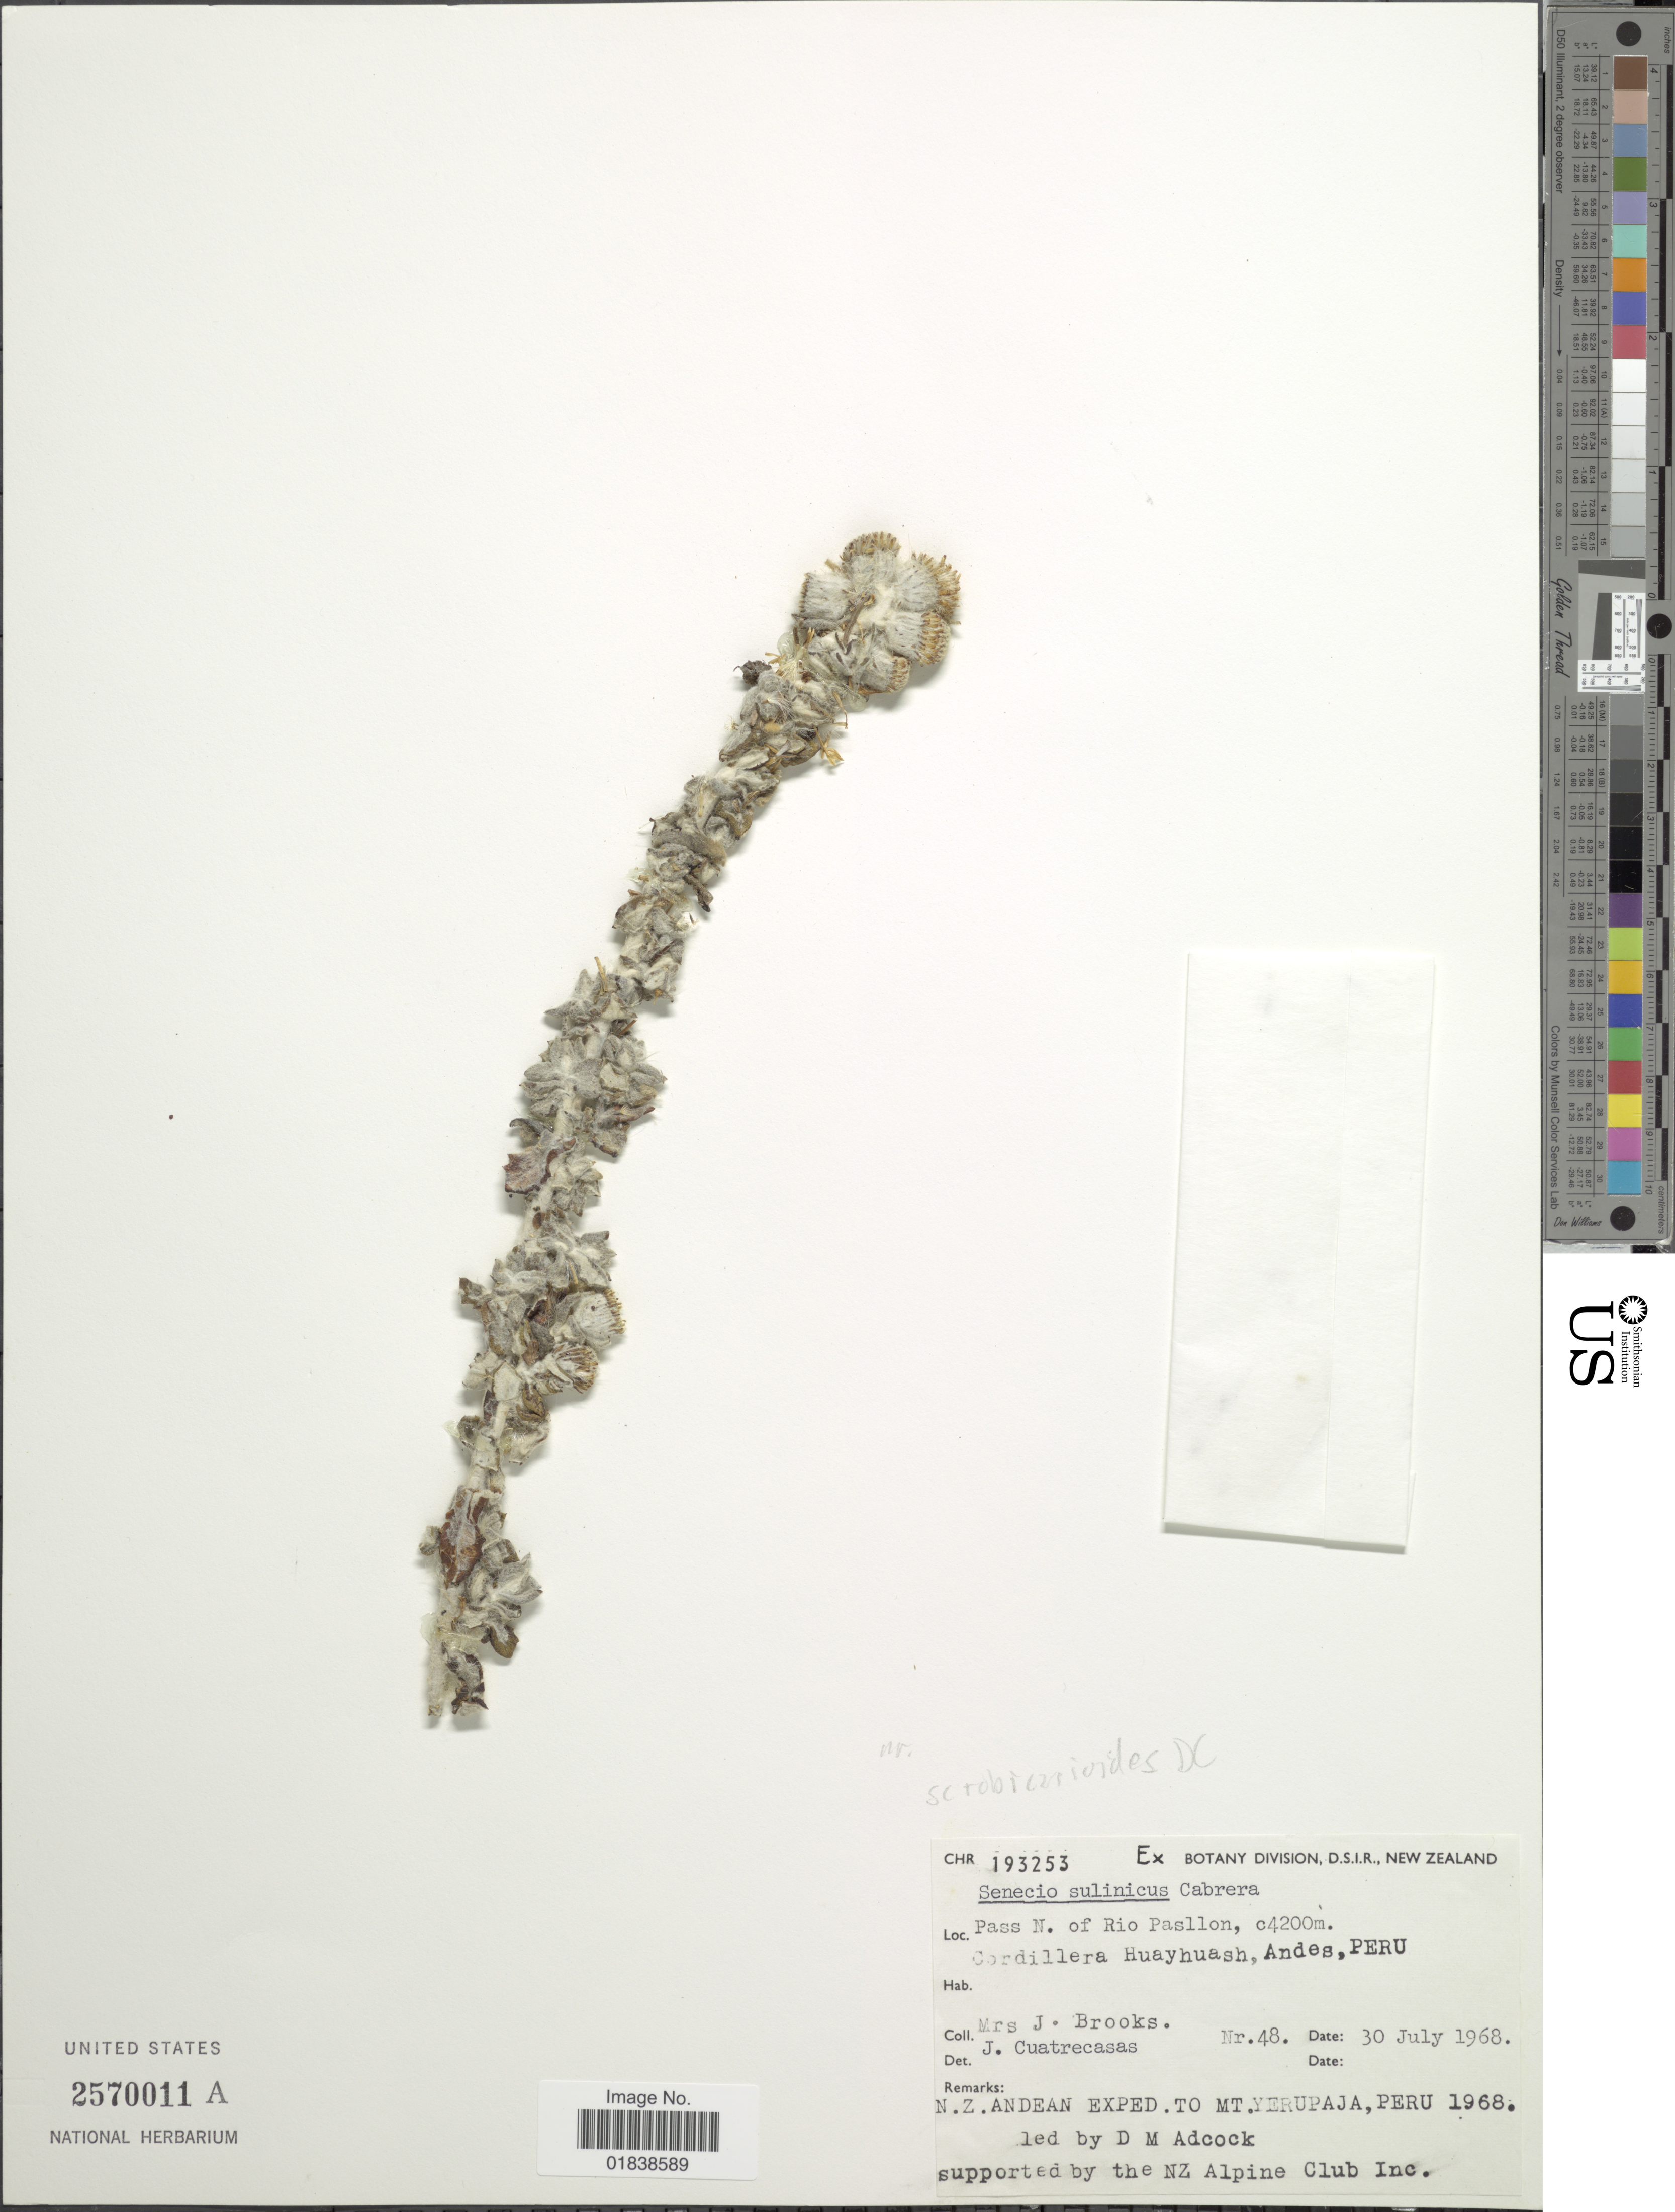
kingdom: Plantae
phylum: Tracheophyta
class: Magnoliopsida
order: Asterales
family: Asteraceae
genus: Senecio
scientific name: Senecio sulinicus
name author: Cabrera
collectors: J. Brooks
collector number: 48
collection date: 1968-07-30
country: Peru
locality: Pass N. of Rio Pasllon, Cordillera Huayhuash, Andes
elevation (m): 4200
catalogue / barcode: US 2570011A